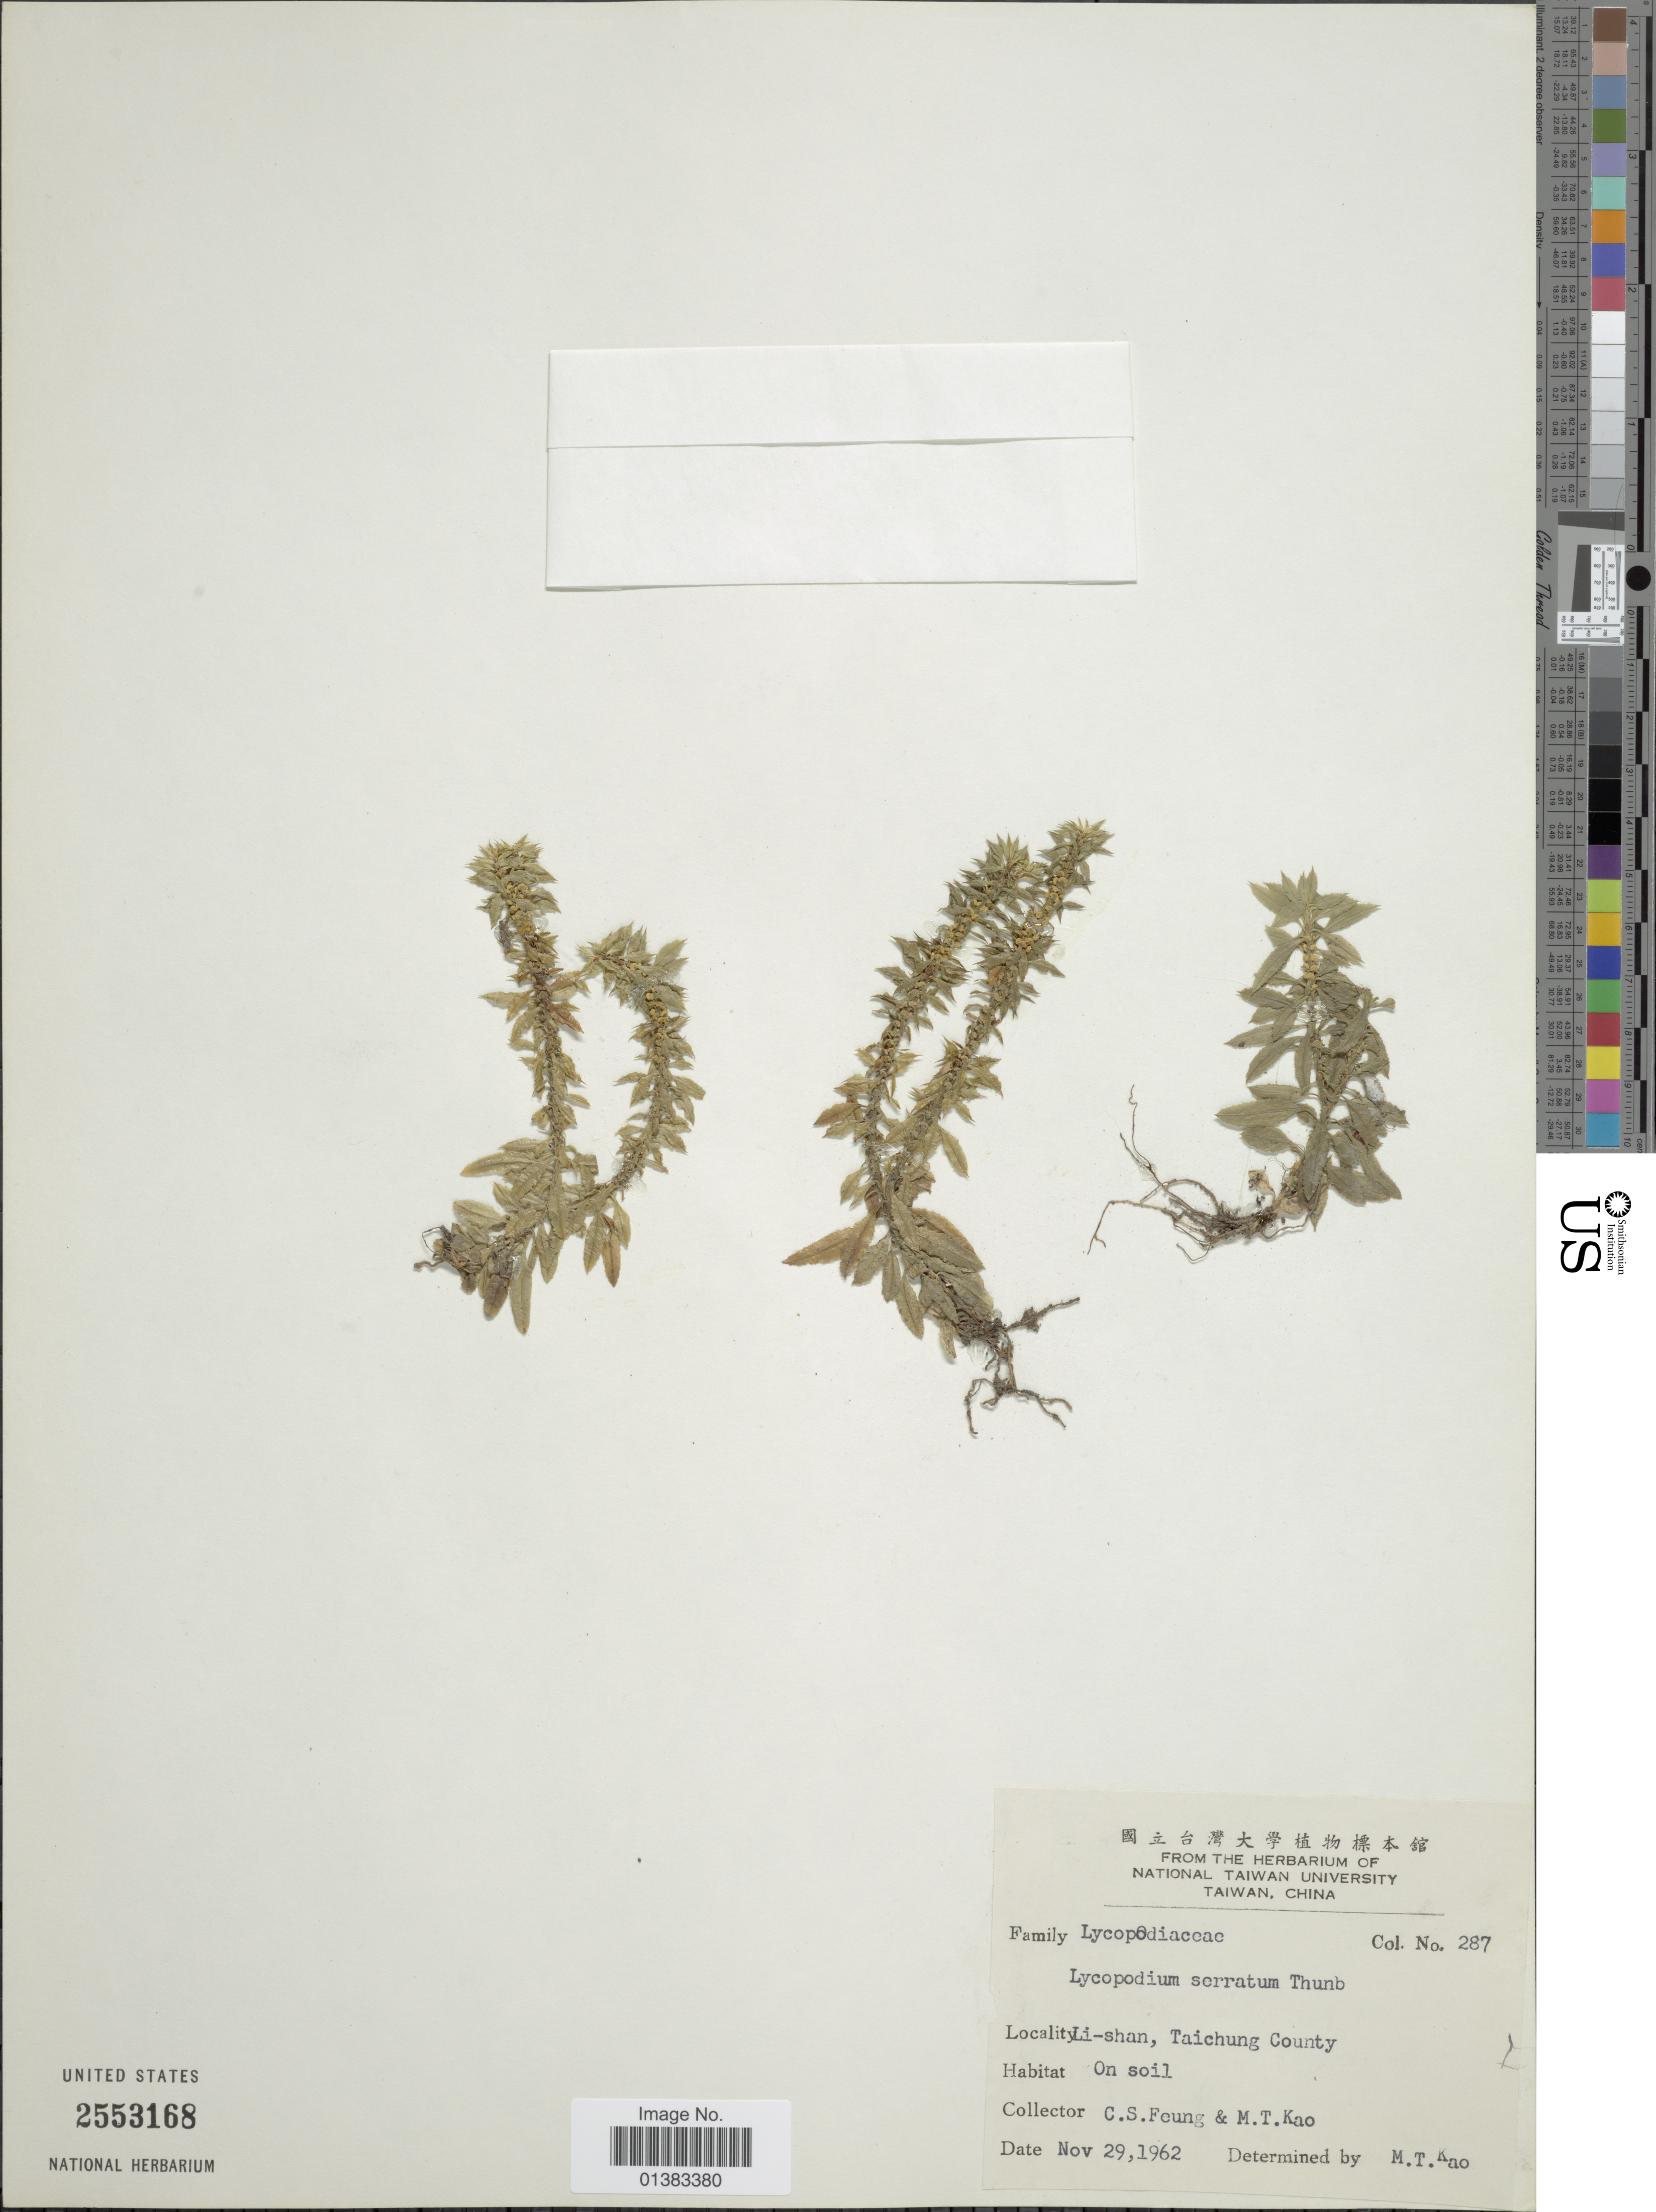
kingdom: Plantae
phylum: Tracheophyta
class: Lycopodiopsida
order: Lycopodiales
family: Lycopodiaceae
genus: Huperzia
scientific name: Huperzia serrata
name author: (Thunb.) Trevis.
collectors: C. Feung & M. T. Kao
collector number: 287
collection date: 1962-11-29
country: Taiwan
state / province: Taichung City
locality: Li-shan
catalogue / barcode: US 2553168